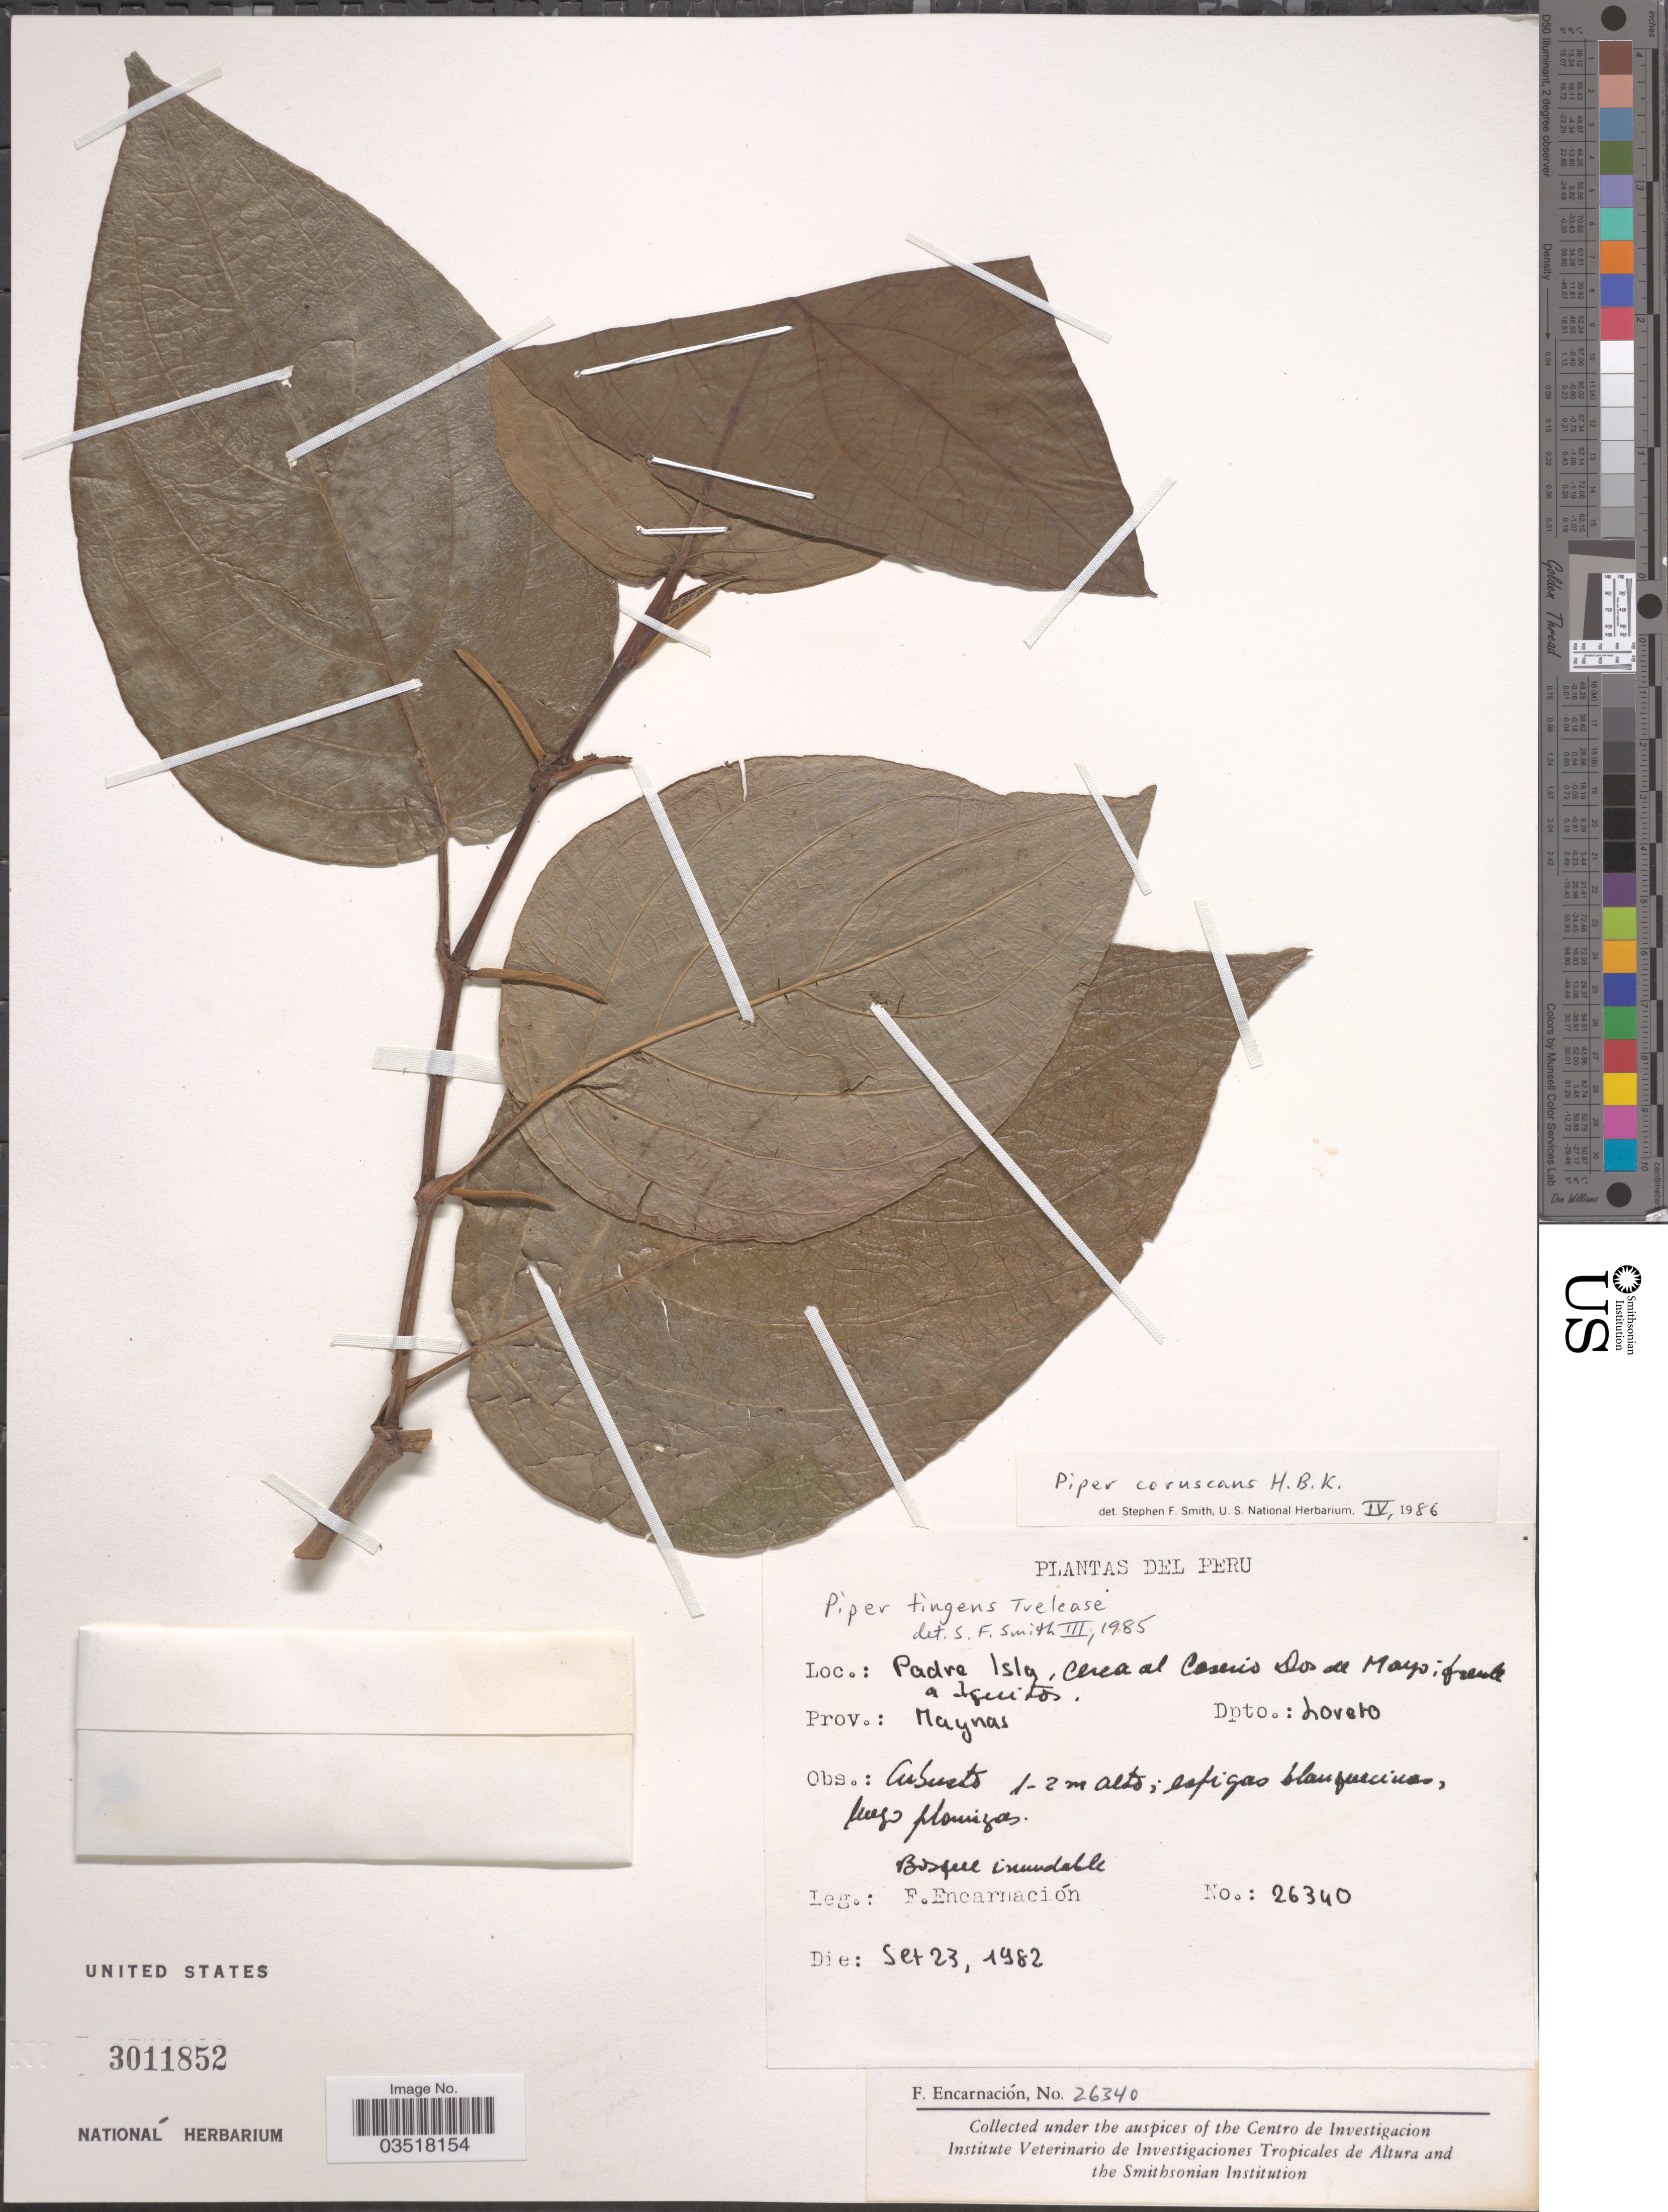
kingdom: Plantae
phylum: Tracheophyta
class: Magnoliopsida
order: Piperales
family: Piperaceae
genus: Piper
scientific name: Piper coruscans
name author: Kunth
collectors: F. Encarnación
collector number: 26340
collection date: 1982-09-23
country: Peru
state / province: Loreto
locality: Pardre Isla, cerca al Caseris Dos de Mayo; frente a Iquitos. Prov. : Maynas. Dpto.: Loreto.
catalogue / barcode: US 3011852